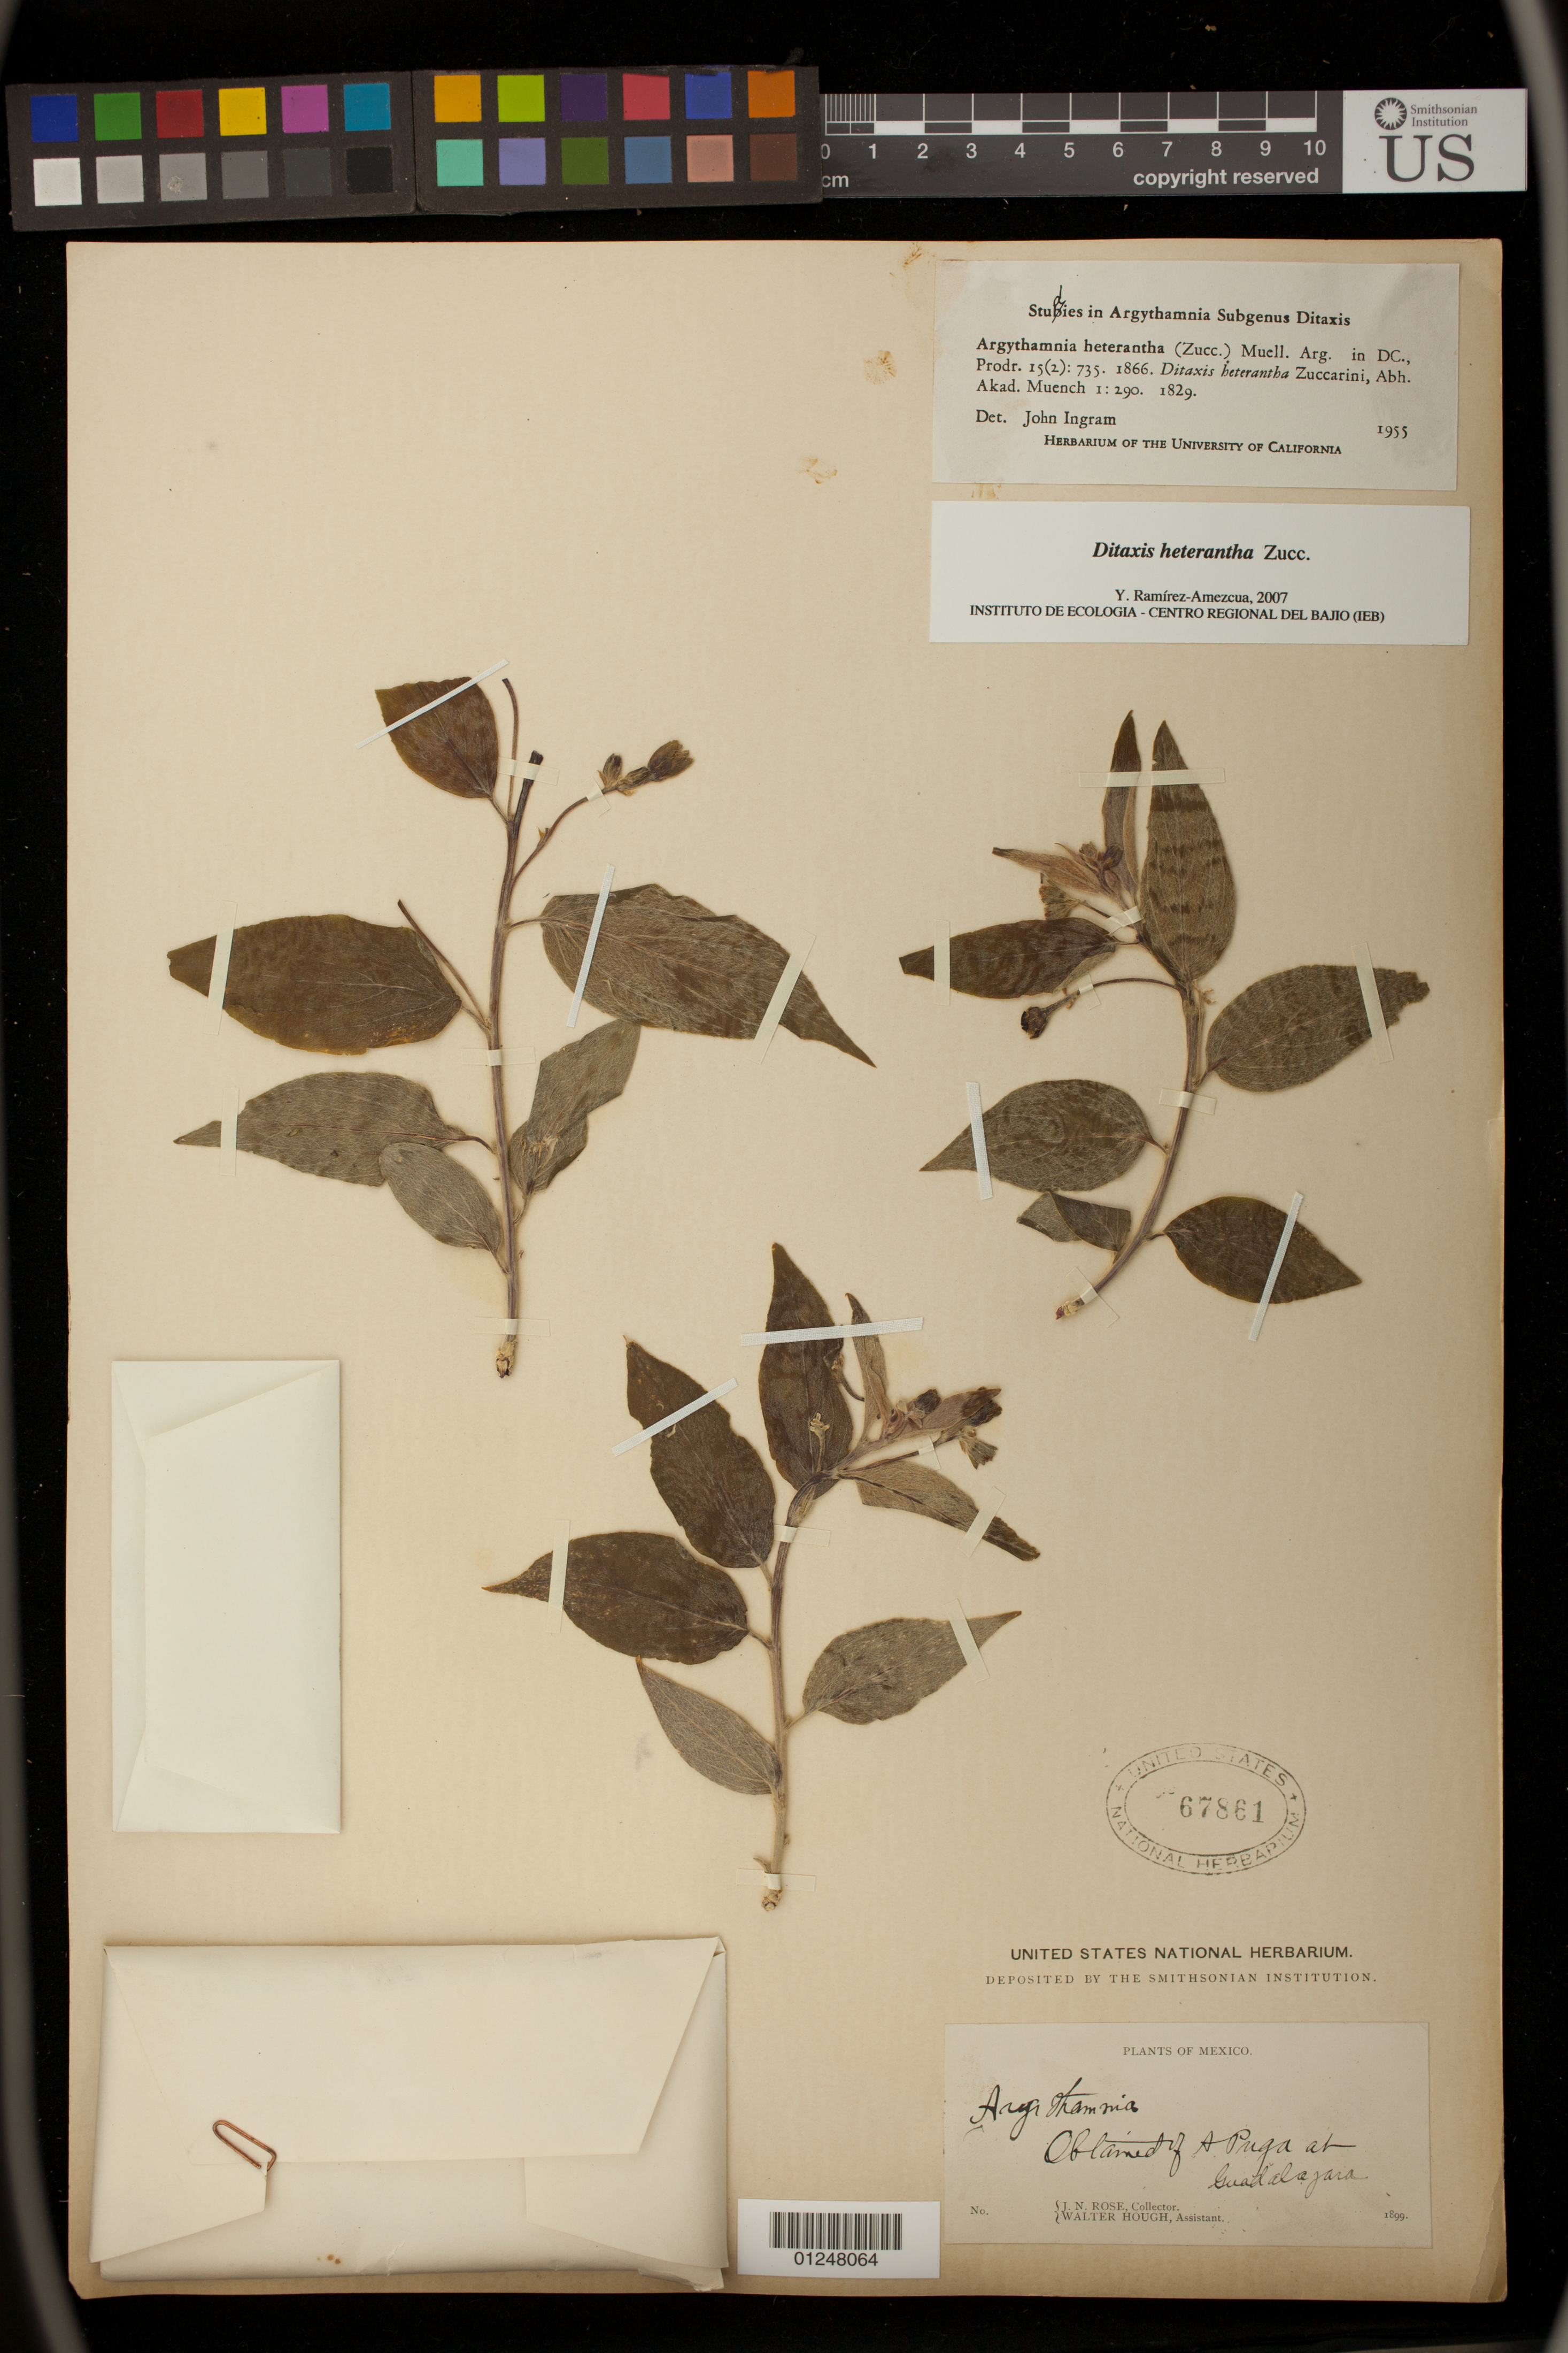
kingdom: Plantae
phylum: Tracheophyta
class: Magnoliopsida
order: Malpighiales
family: Euphorbiaceae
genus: Ditaxis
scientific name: Ditaxis heterantha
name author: Zucc.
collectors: J. N. Rose & W. Hough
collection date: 1899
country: Mexico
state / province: Jalisco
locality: Obtained of A. Puga at Guadalajara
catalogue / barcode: US 67861